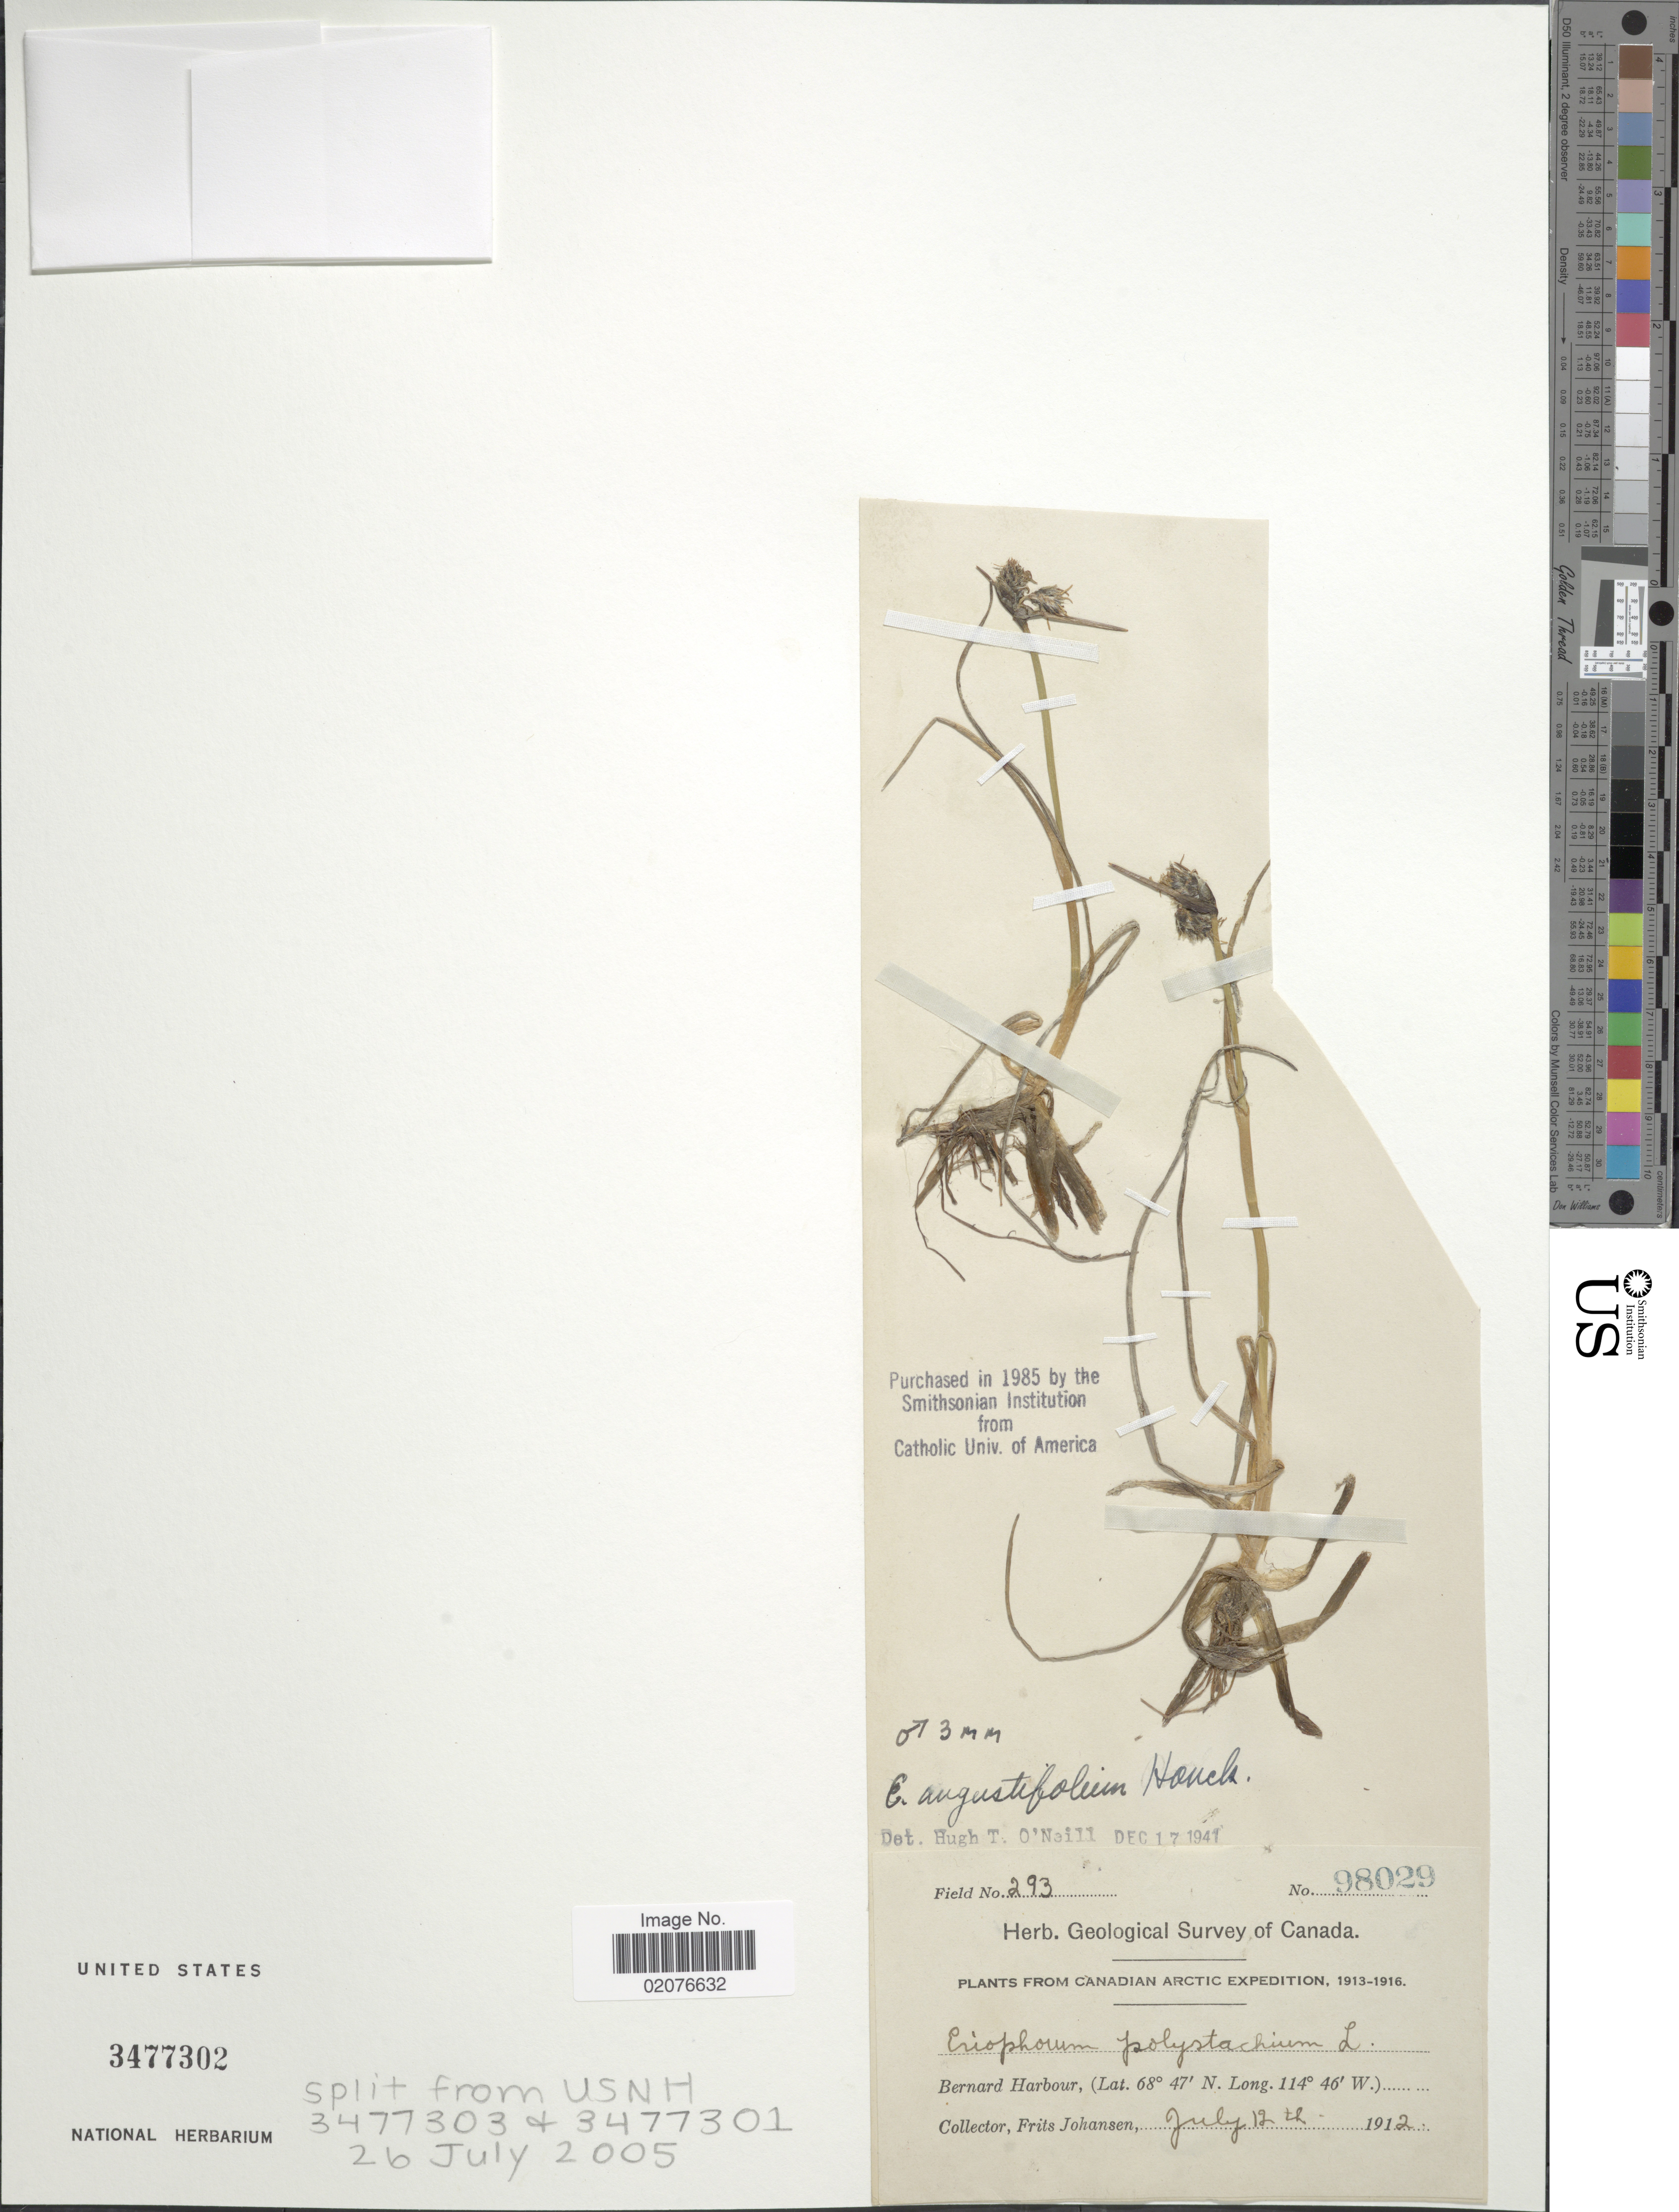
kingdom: Plantae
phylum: Tracheophyta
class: Liliopsida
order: Poales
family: Cyperaceae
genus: Eriophorum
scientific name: Eriophorum angustifolium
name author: Honck.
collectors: F. Johansen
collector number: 98029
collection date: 1912-07-12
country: Canada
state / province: Nunavut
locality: Canadian Arctic, Bernard Harbour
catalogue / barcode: US 3477302